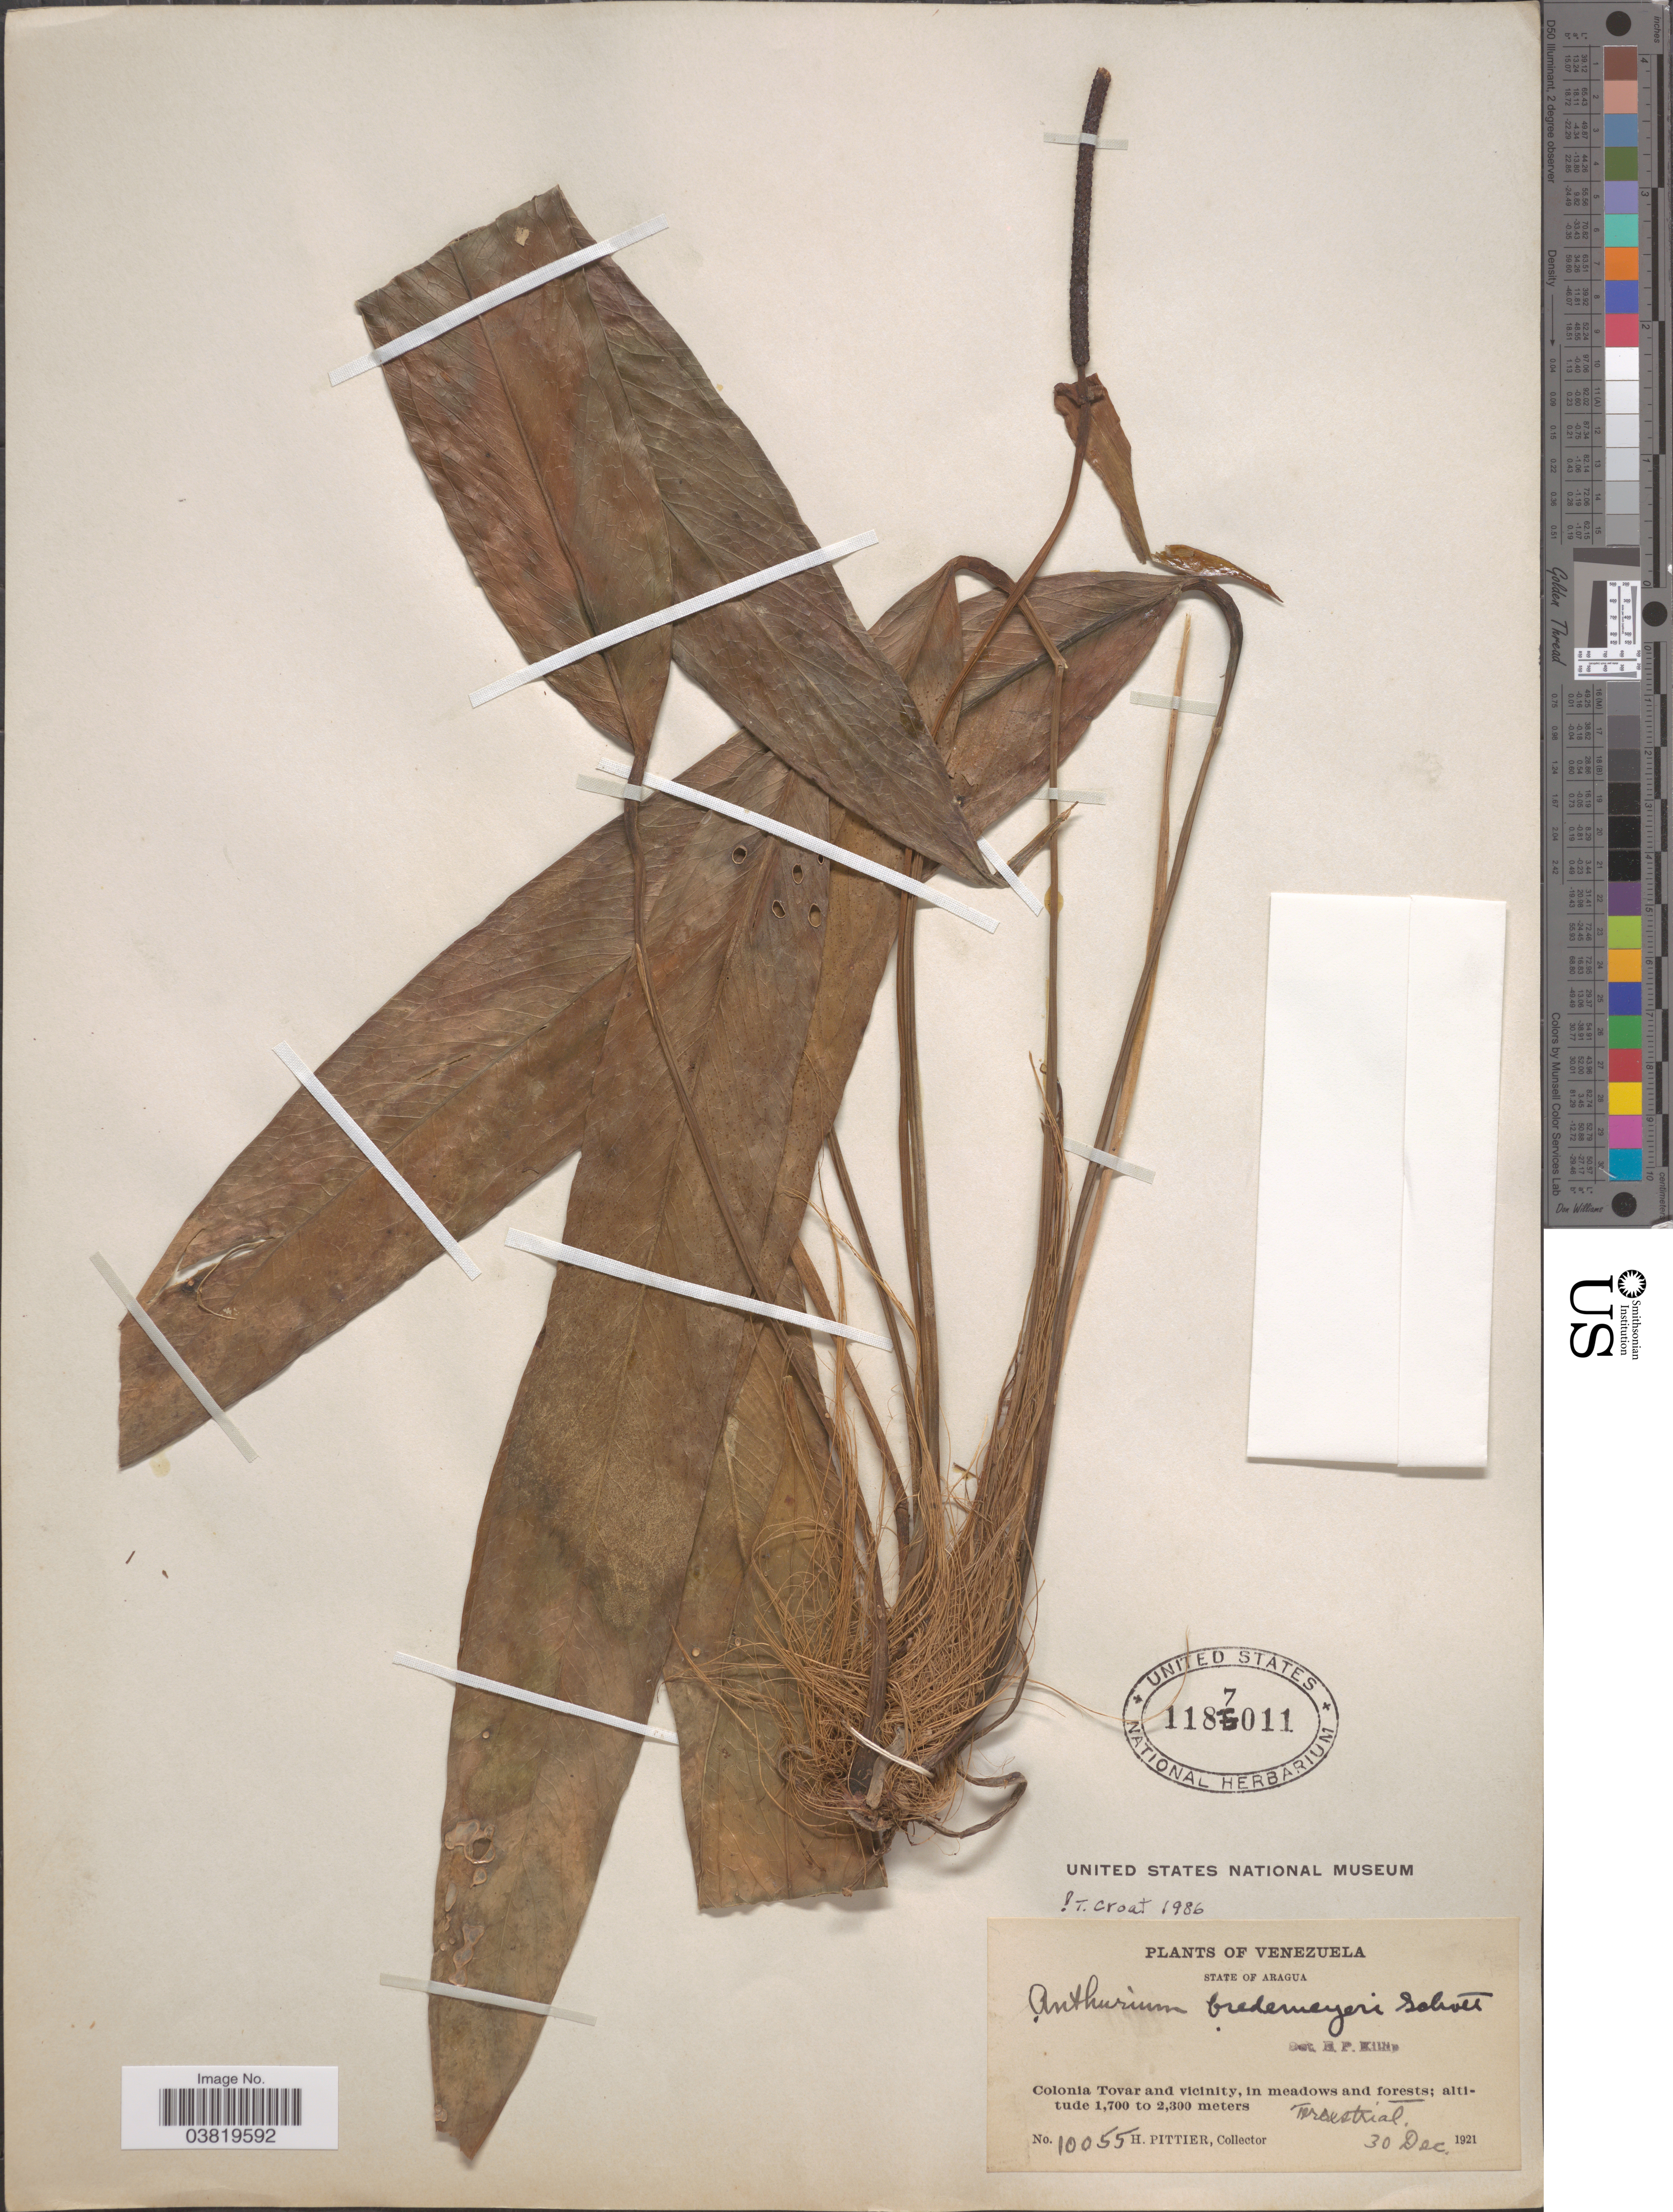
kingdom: Plantae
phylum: Tracheophyta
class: Liliopsida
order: Alismatales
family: Araceae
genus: Anthurium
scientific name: Anthurium bredemeyeri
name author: Schott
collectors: H. F. Pittier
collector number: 10055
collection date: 1921-12-30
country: Venezuela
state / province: Aragua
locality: Colonia Tovar and vicinity.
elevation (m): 1700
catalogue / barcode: US 1187011